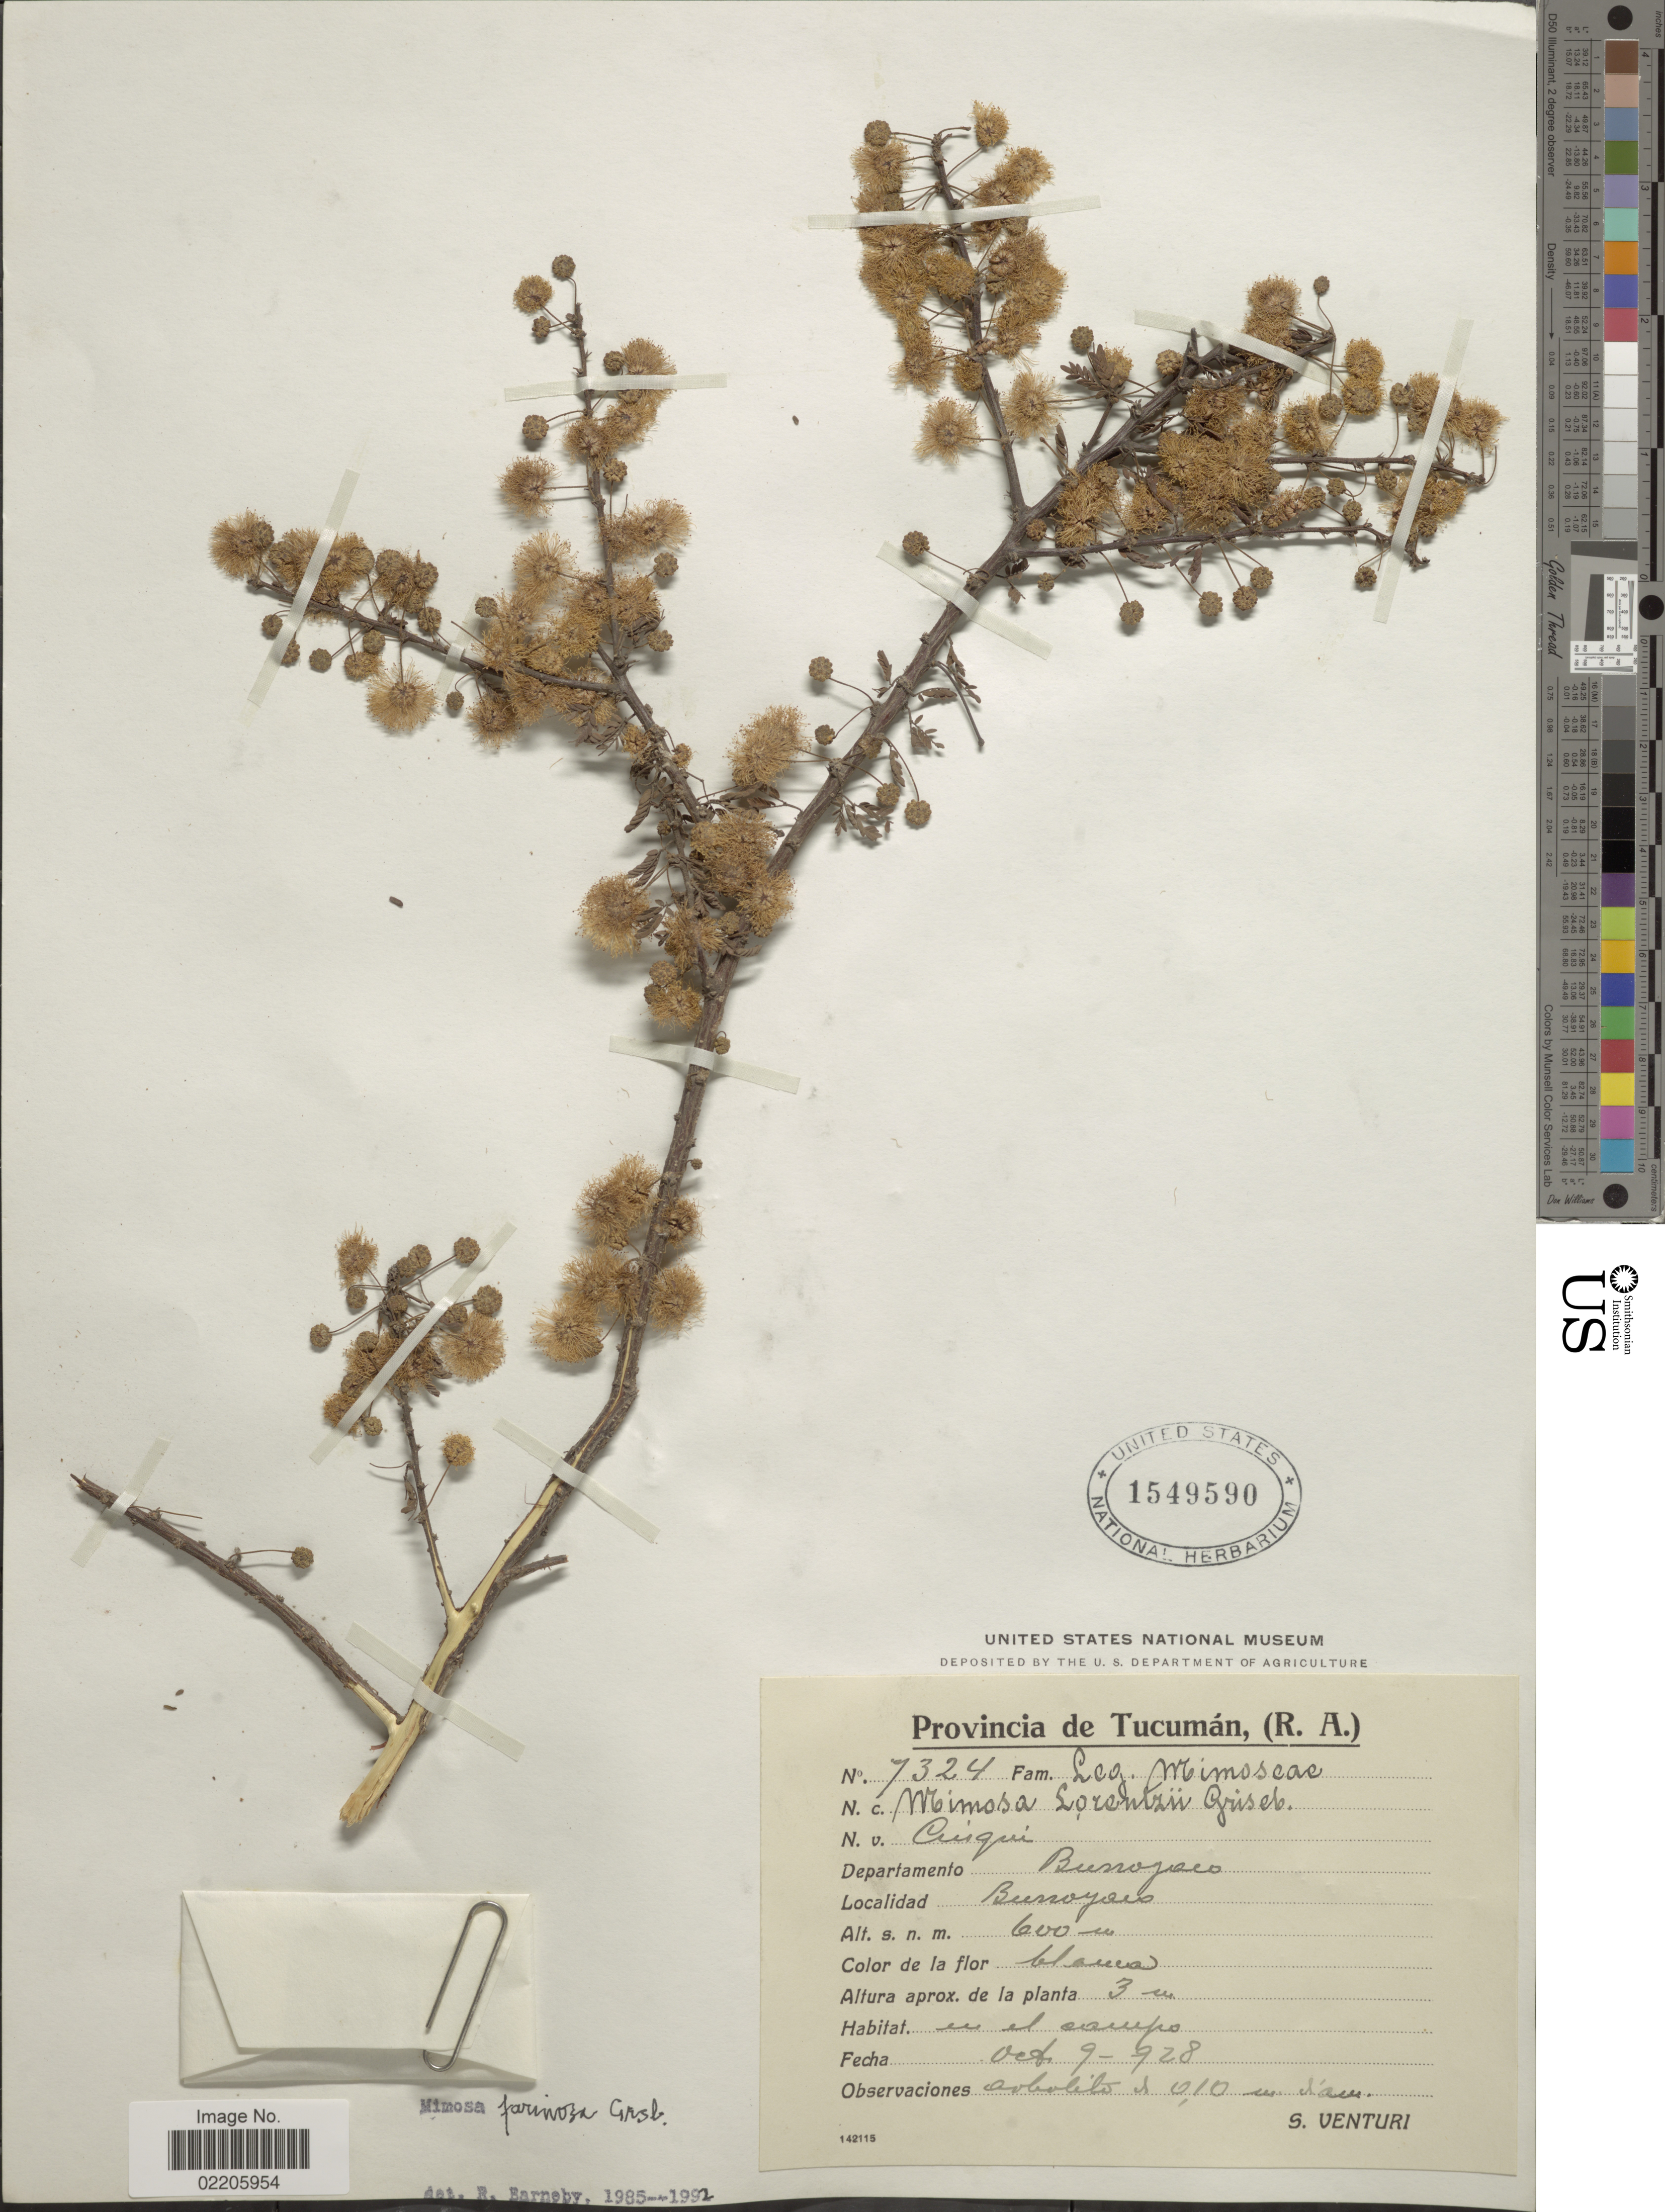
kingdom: Plantae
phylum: Tracheophyta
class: Magnoliopsida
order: Fabales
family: Fabaceae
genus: Mimosa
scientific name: Mimosa farinosa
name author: Griseb.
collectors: S. Venturi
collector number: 7324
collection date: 1928-10-09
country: Argentina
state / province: Tucuman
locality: Provincia de Tucuman, (R.A.). Departamento Burruyacu. Burruyacu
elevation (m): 600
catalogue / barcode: US 1549590